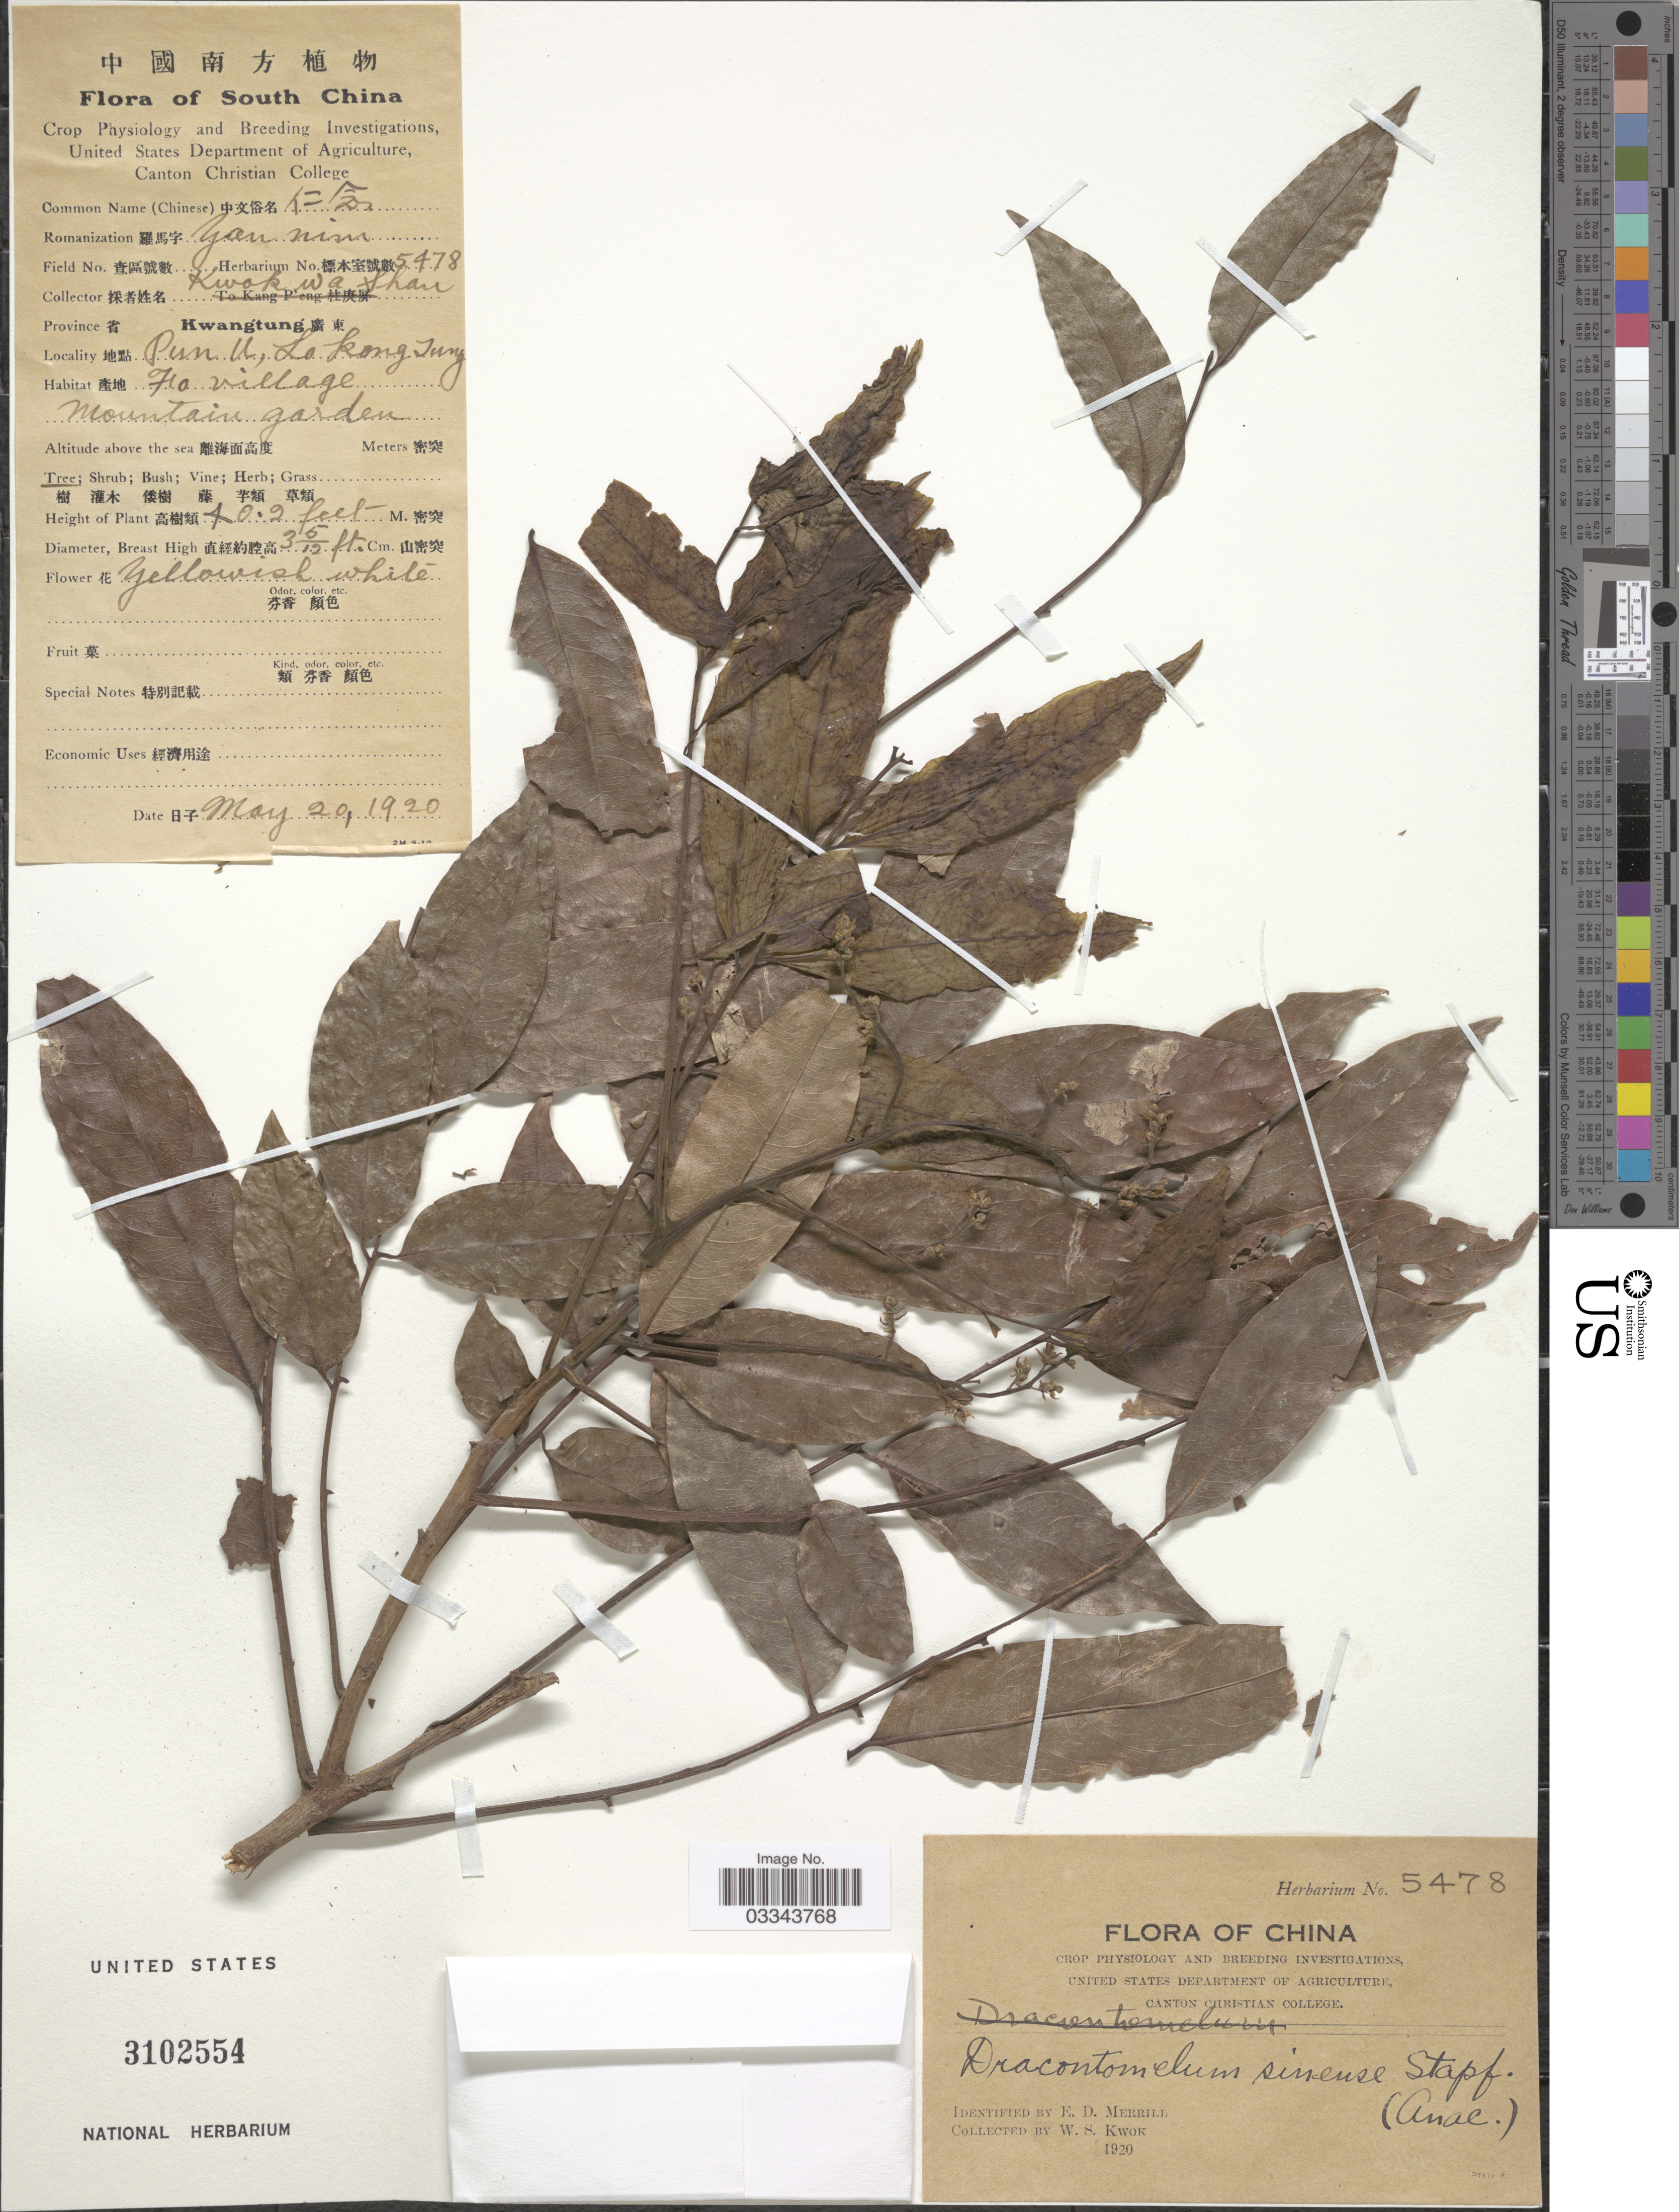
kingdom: Plantae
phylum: Tracheophyta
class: Magnoliopsida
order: Sapindales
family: Anacardiaceae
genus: Dracontomelon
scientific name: Dracontomelon sinense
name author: Stapf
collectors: W. Kwok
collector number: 5478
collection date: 1920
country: China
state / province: Guangdong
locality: Province Kwangtung. Pun U, Lo kong Tung. Ho village Mountain garden.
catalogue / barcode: US 3102554